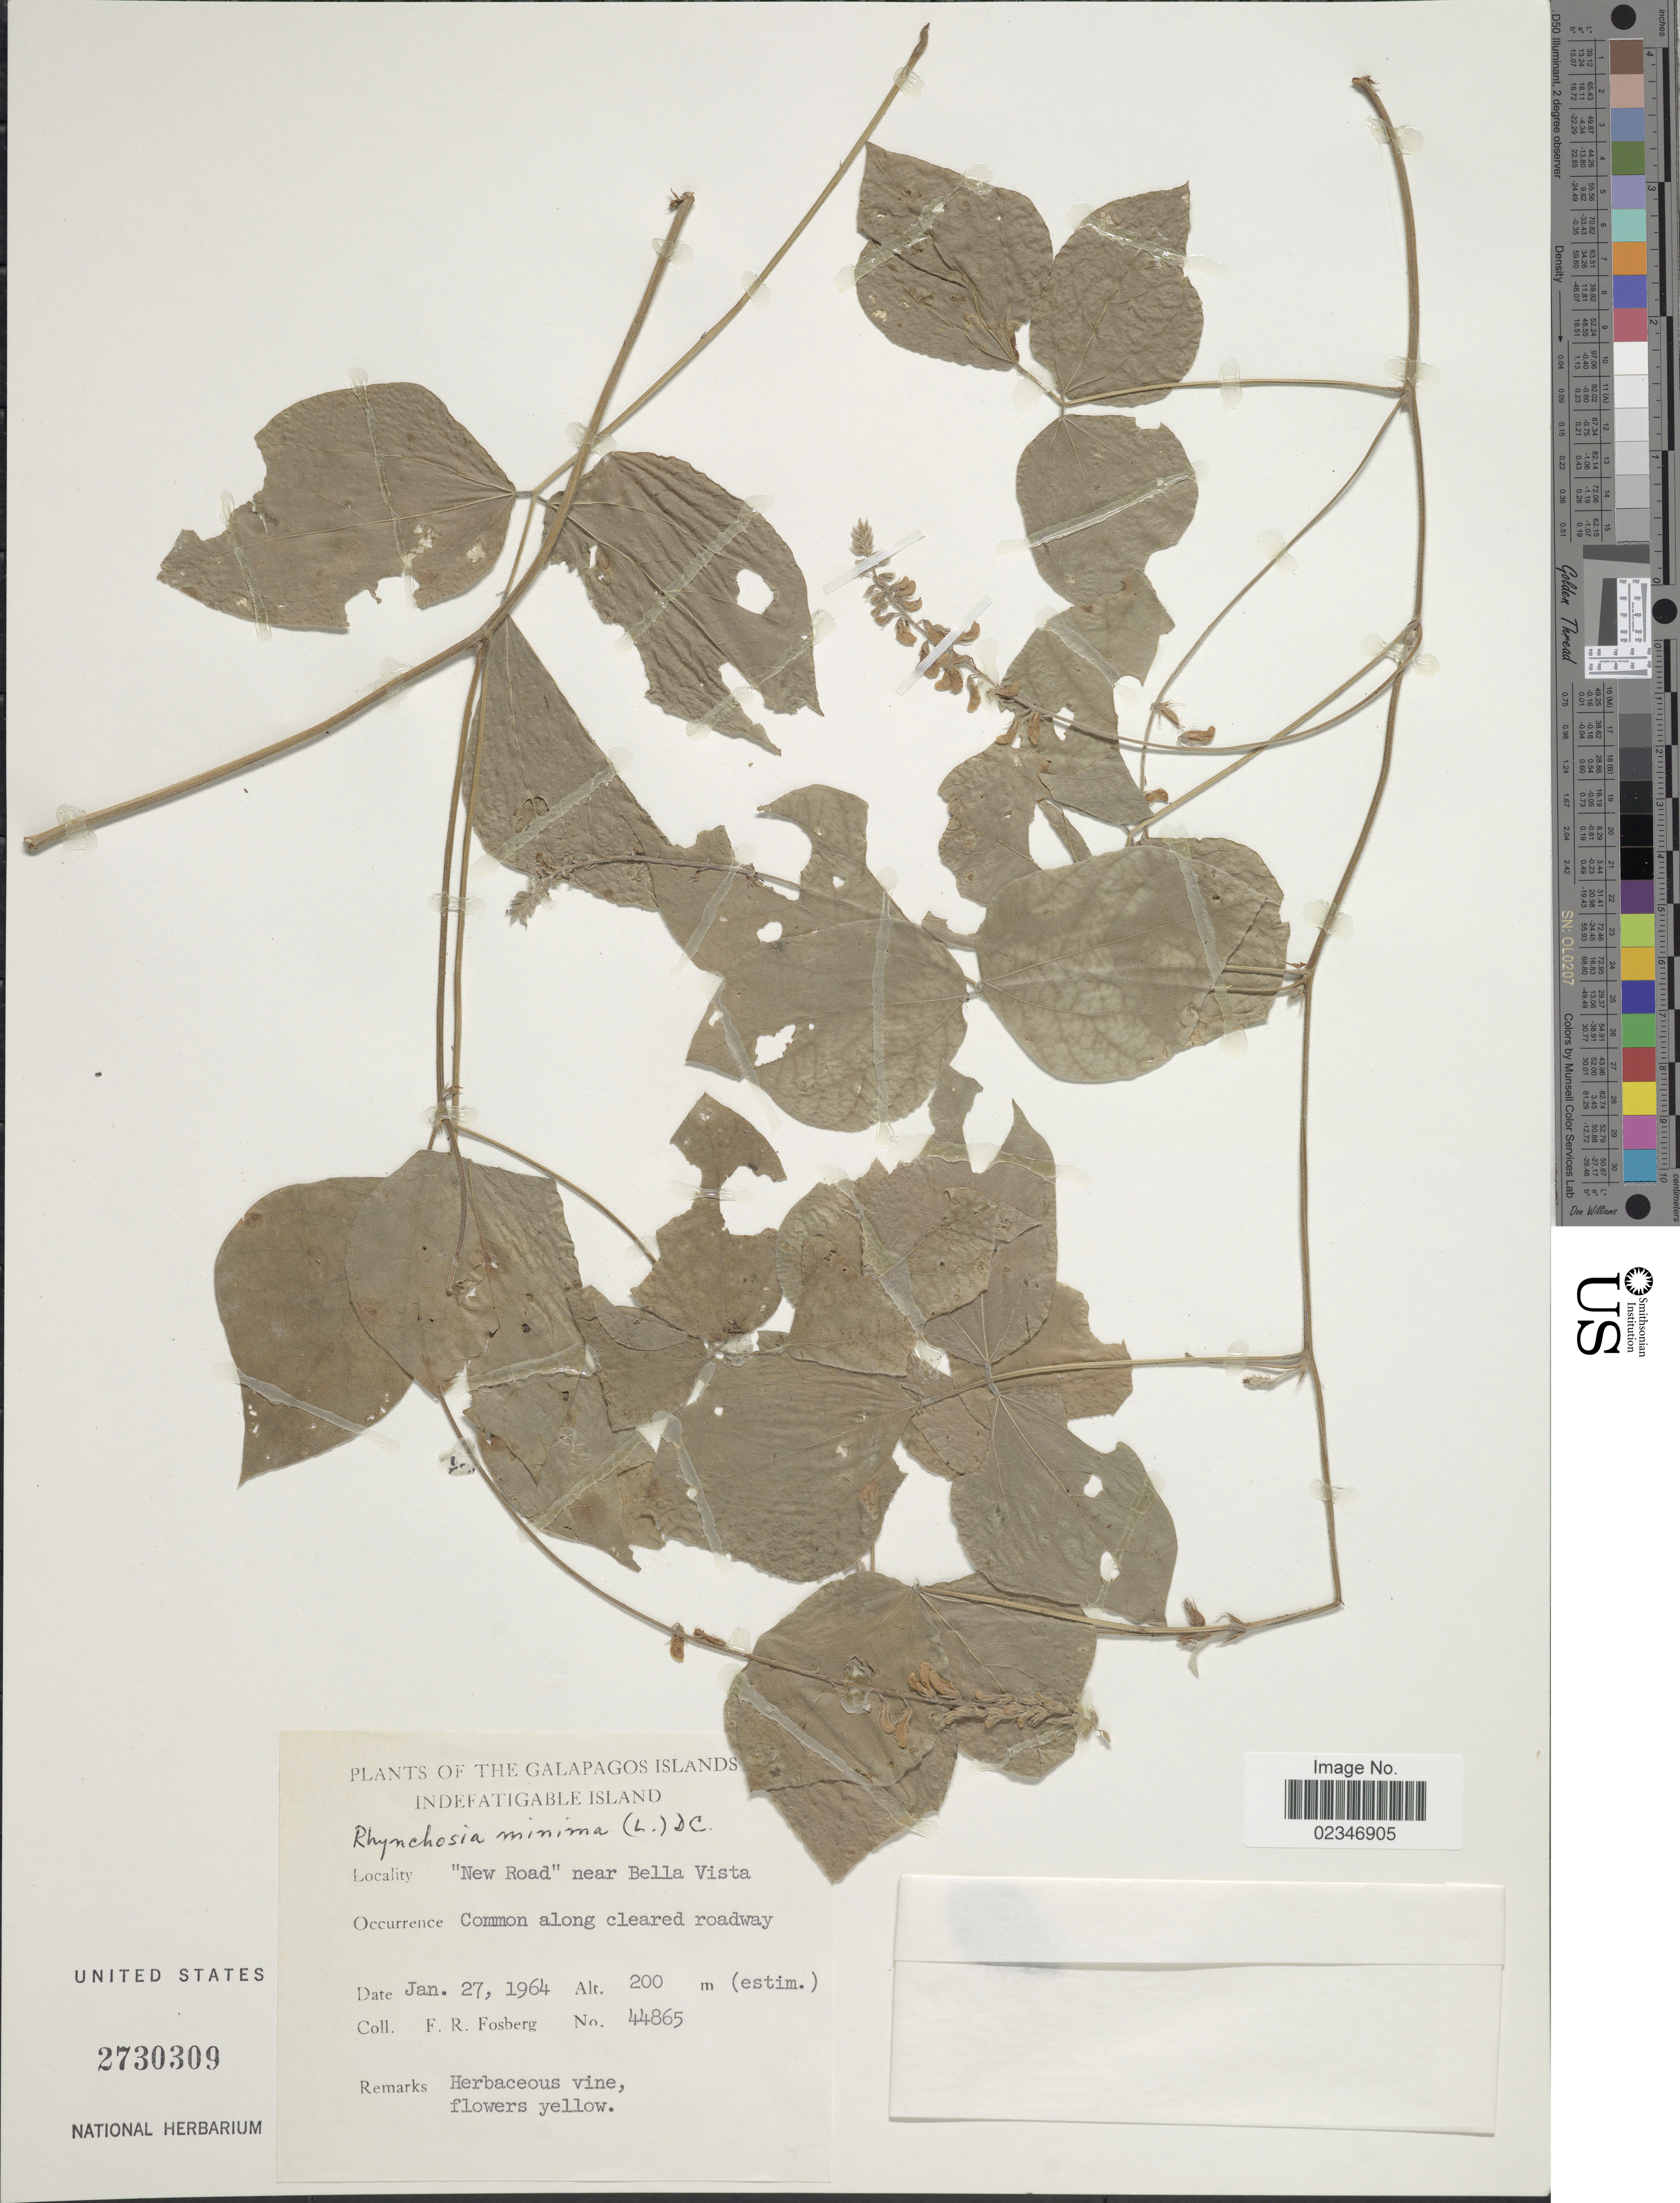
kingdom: Plantae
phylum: Tracheophyta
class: Magnoliopsida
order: Fabales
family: Fabaceae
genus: Rhynchosia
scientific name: Rhynchosia minima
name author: (L.) DC.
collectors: F. R. Fosberg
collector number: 44865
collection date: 1964-01-27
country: Ecuador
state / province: Colón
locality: Galapagos Islands, Indefatigable Island, New Road near Bella Vista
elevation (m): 200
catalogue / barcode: US 2730309